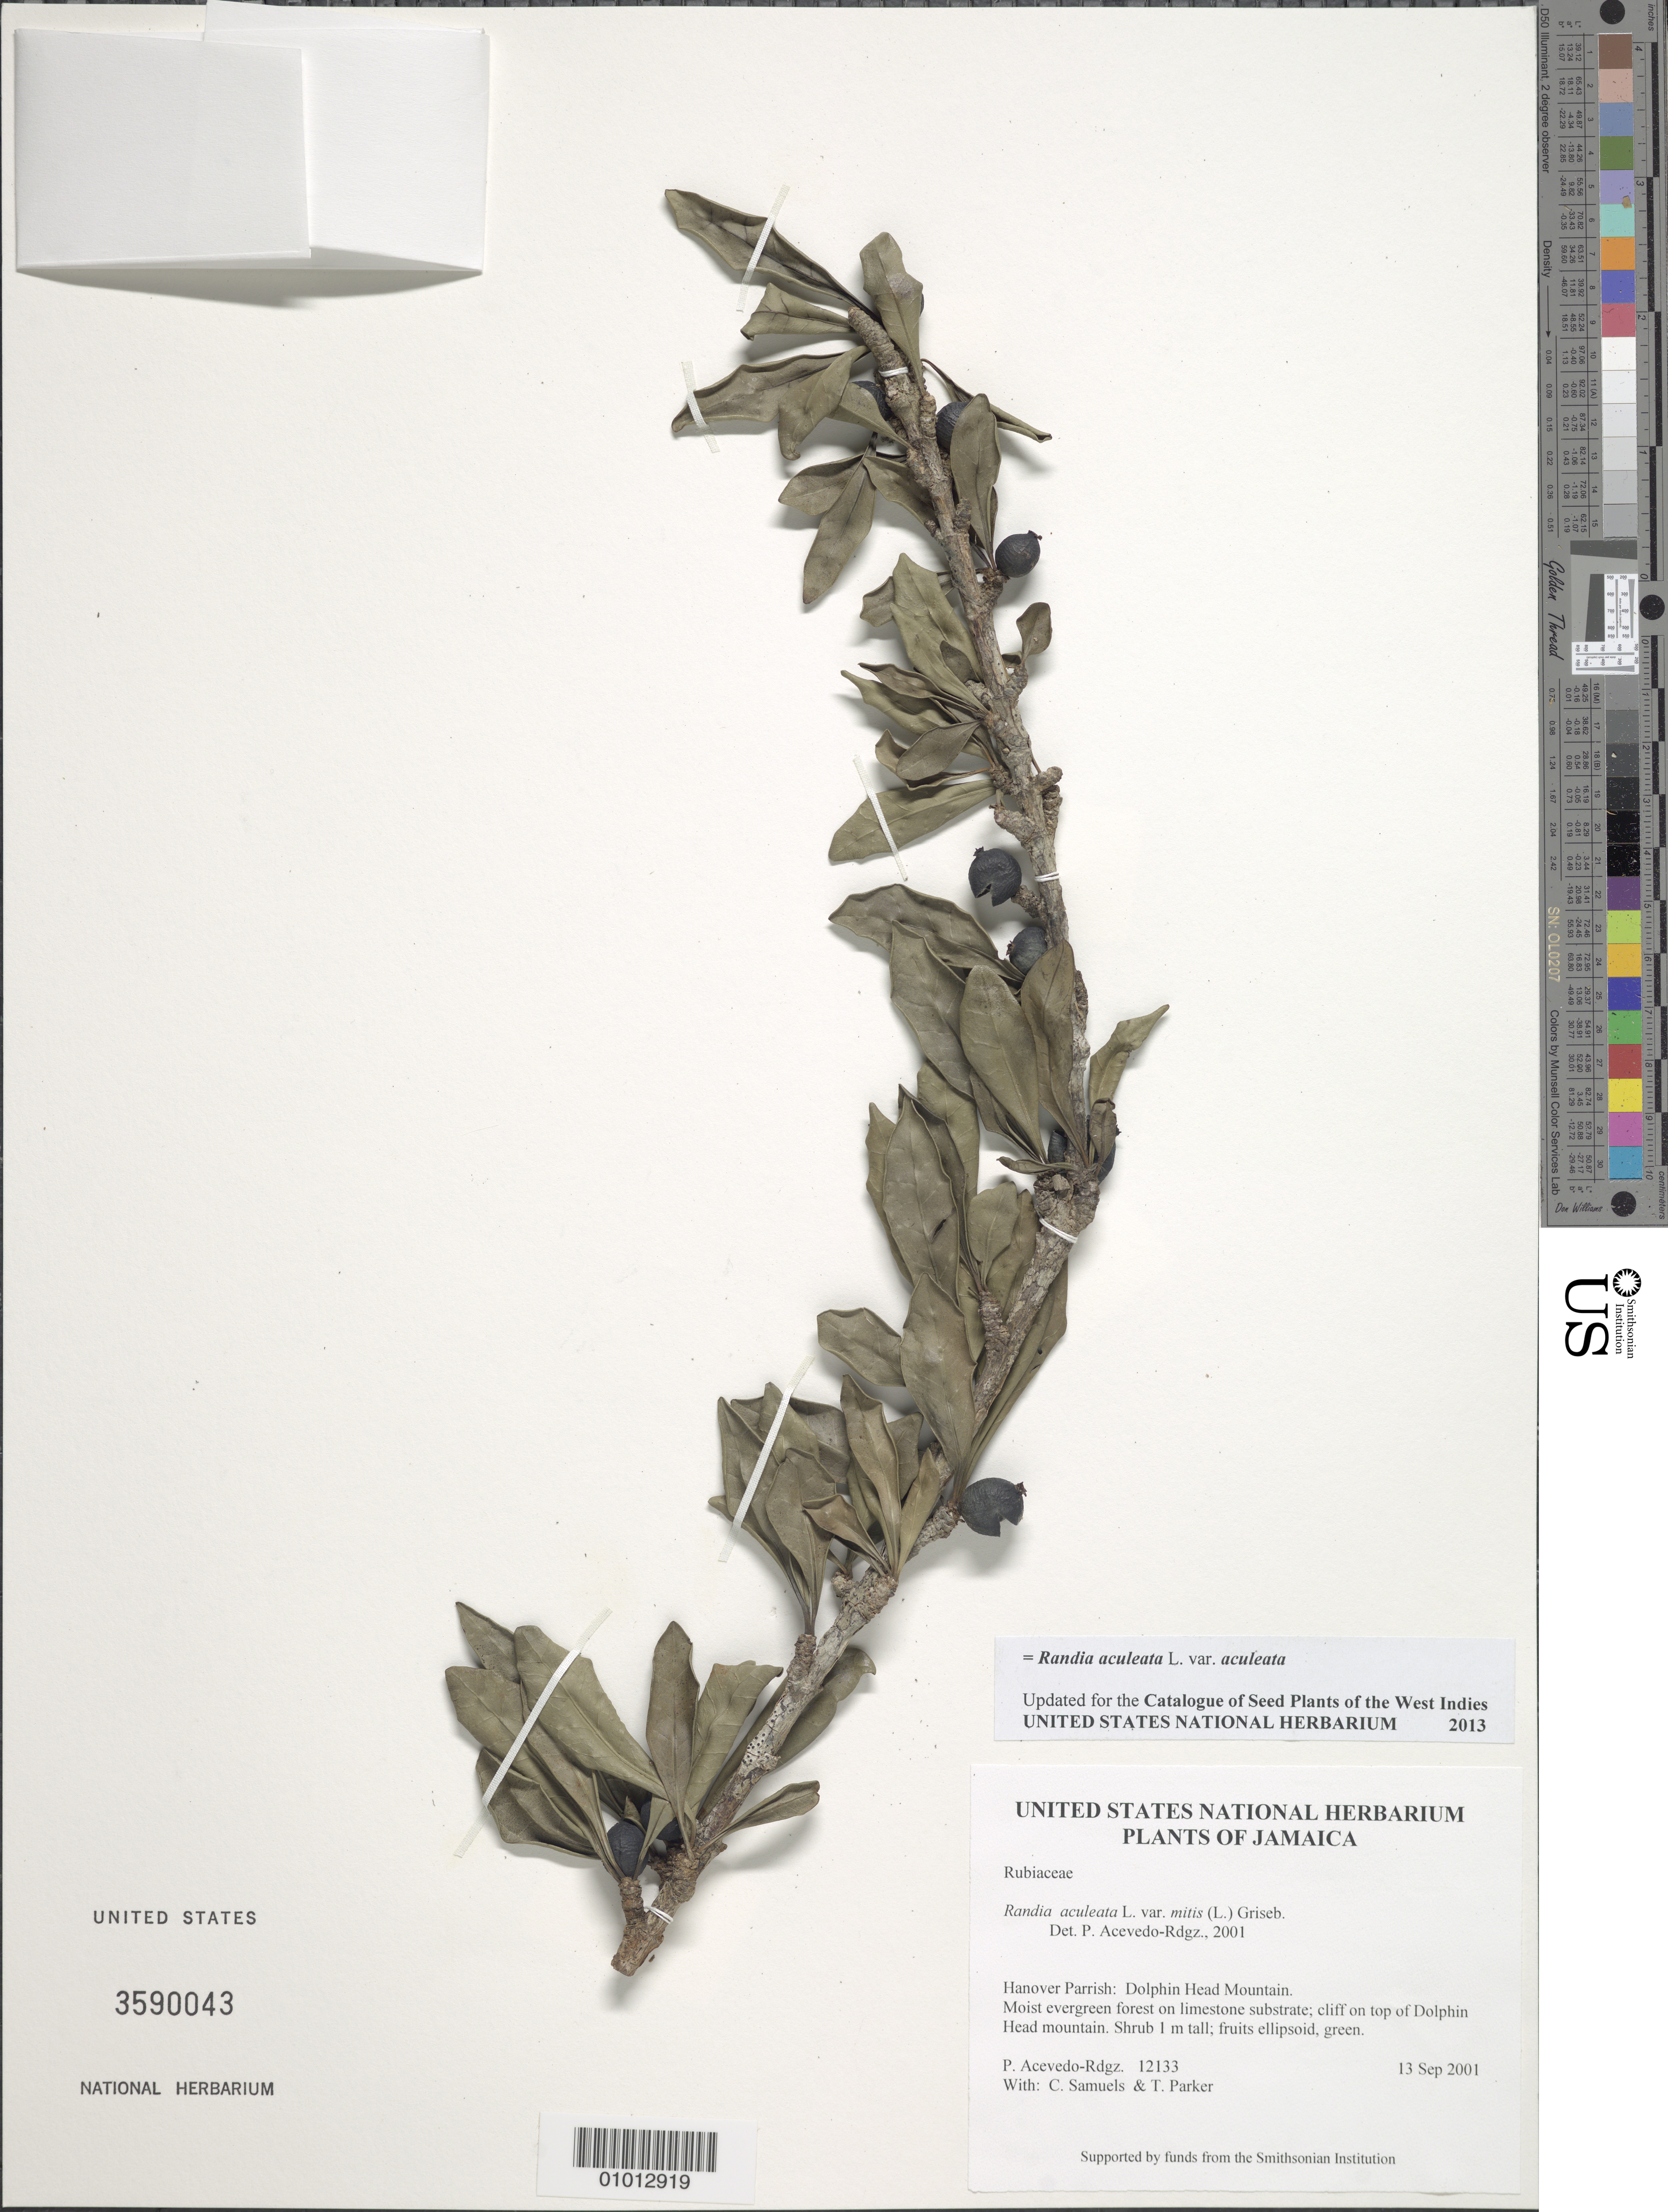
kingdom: Plantae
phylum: Tracheophyta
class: Magnoliopsida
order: Gentianales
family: Rubiaceae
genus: Randia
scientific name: Randia aculeata var. aculeata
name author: L.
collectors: P. Acevedo-Rodr., C. Samuels & T. Parker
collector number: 12133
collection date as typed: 13 Sep 2001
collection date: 2001-09-13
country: Jamaica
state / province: Hanover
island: Jamaica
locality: Hanover Parrish: Dolphin Head Mountain.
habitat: Moist evergreen forest on limestone substrate; cliff on top of Dolphin Head mountain.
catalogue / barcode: US 3590043